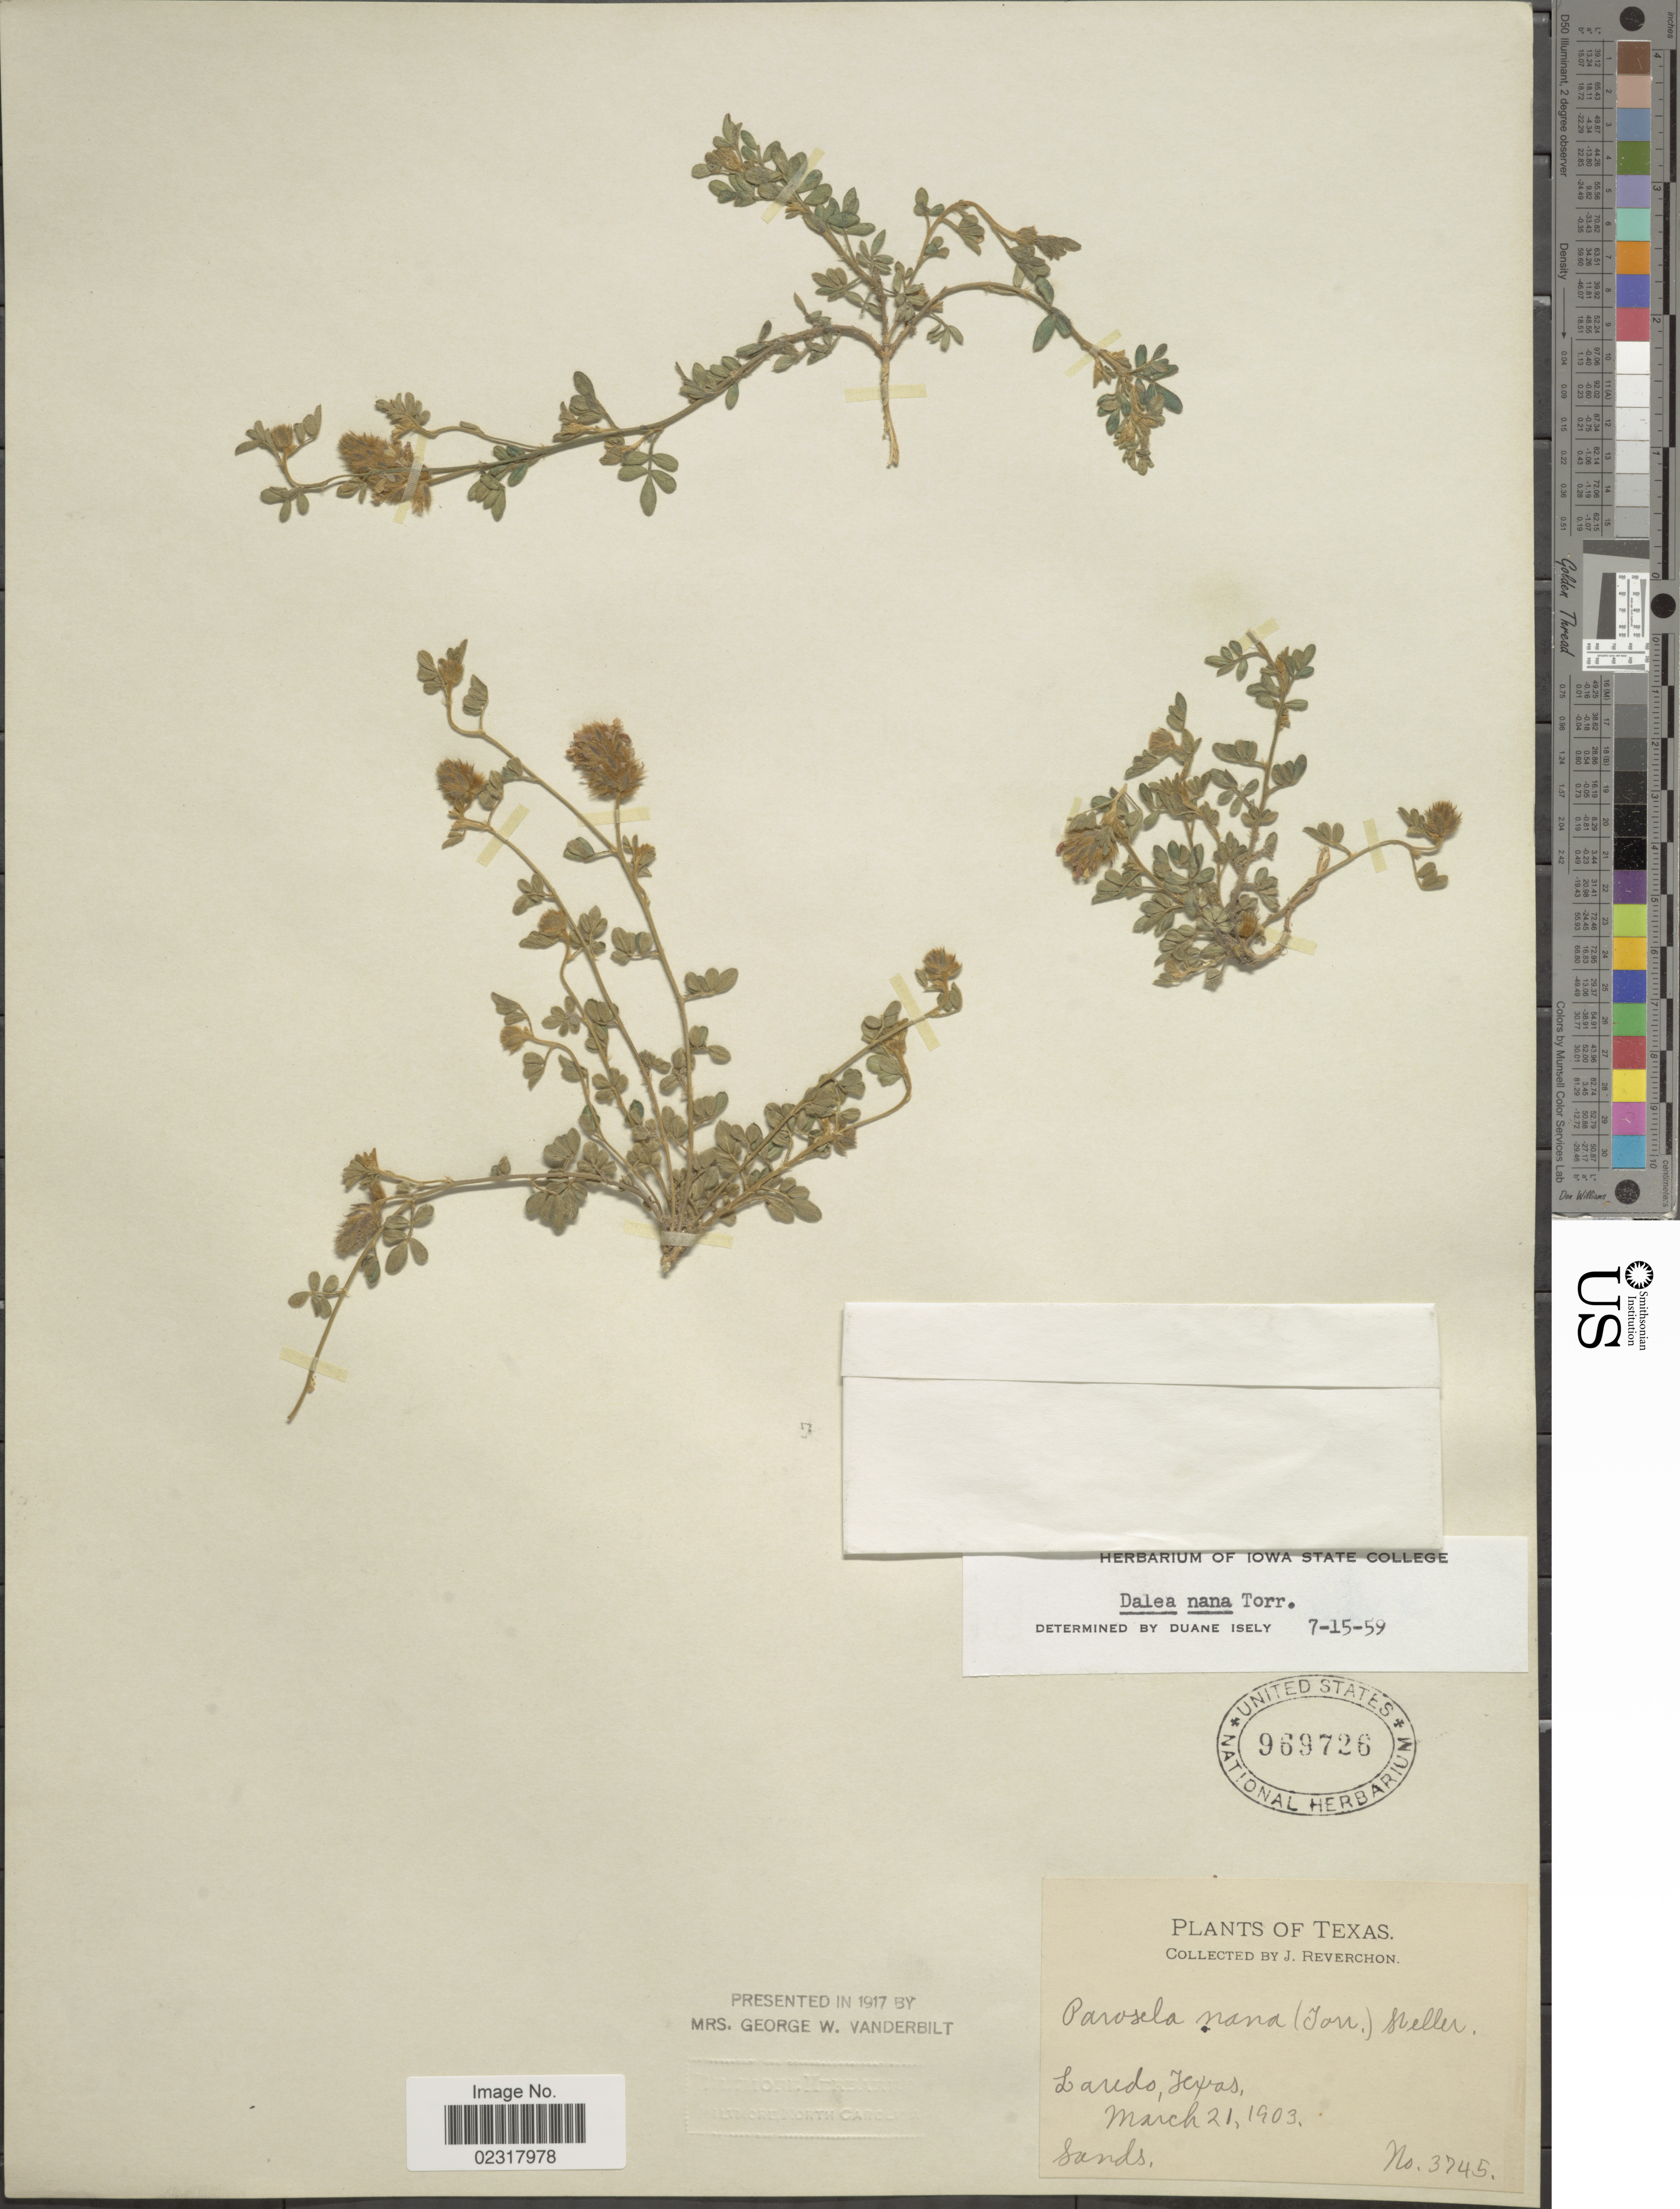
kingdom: Plantae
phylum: Tracheophyta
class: Magnoliopsida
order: Fabales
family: Fabaceae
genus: Dalea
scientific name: Dalea nana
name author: Torr. & A. Gray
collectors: J. Reverchon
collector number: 3745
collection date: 1903-03-21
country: United States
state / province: Texas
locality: Laredo.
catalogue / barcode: US 969726